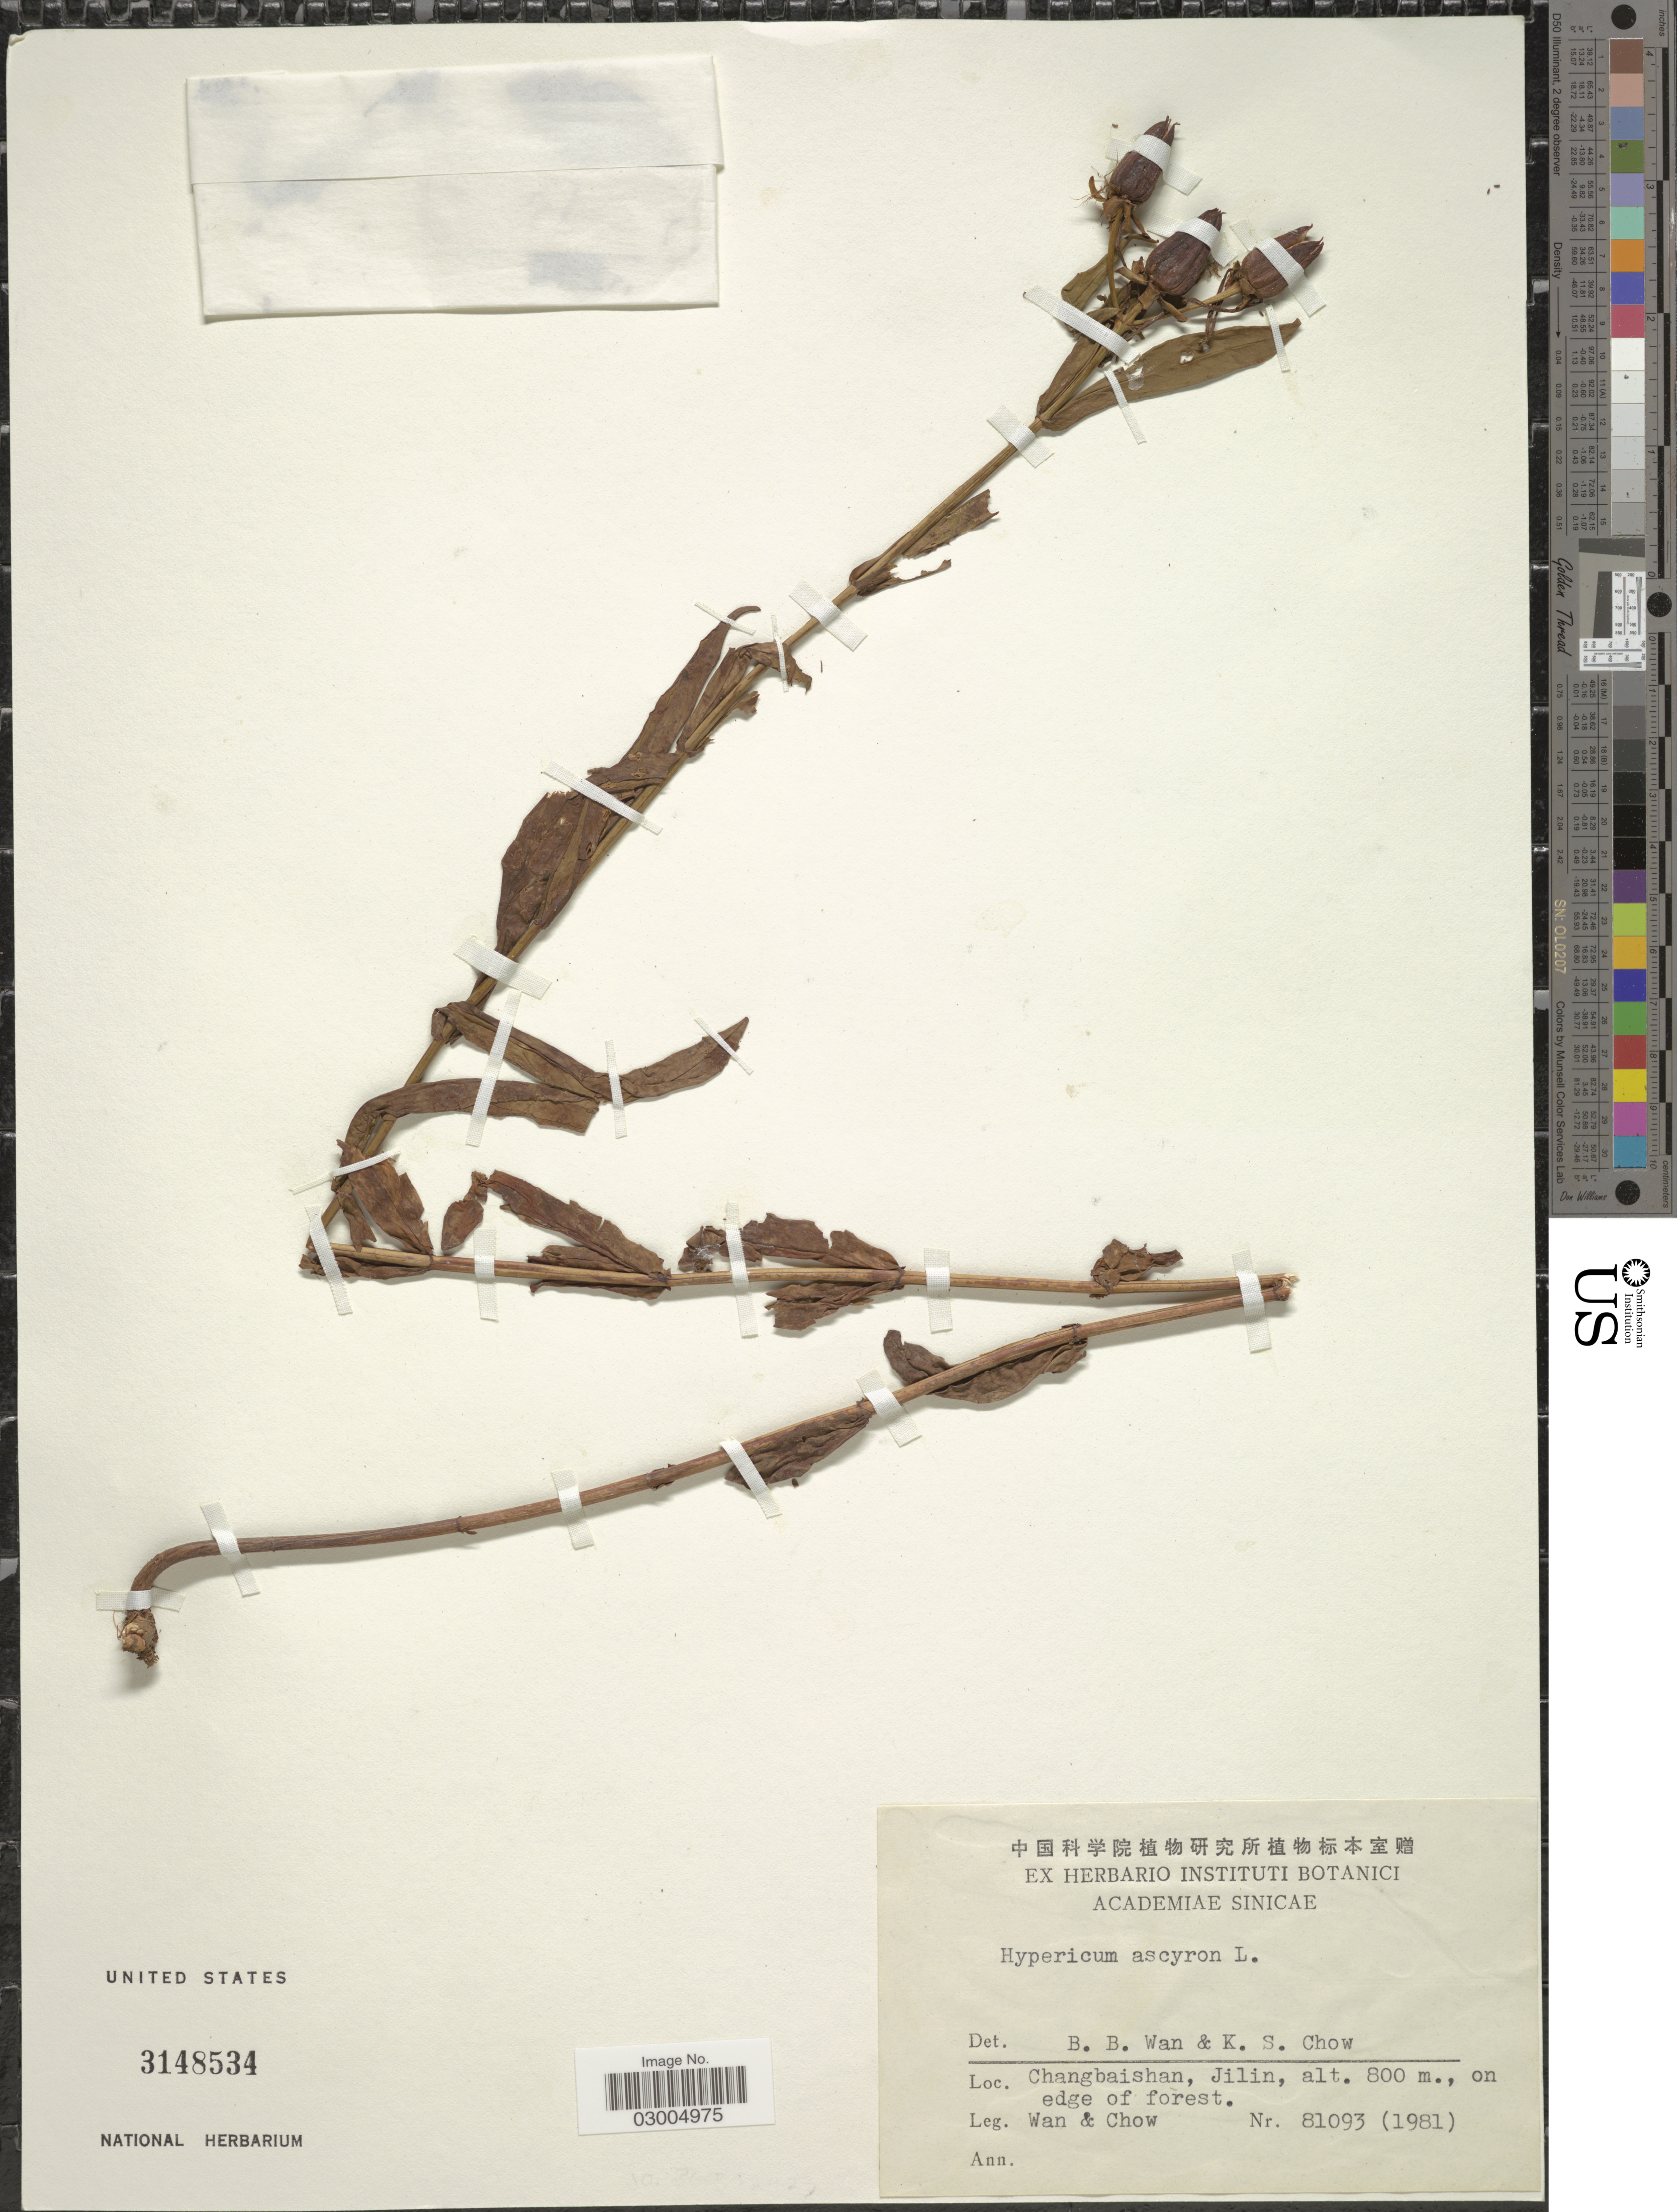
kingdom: Plantae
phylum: Tracheophyta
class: Magnoliopsida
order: Malpighiales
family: Hypericaceae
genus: Hypericum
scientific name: Hypericum ascyron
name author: L.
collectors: -. Wan & Chow, --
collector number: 81093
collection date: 1981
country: China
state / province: Jilin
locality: Changbaishan, Jilin, on edge of forest.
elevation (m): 800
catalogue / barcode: US 3148534